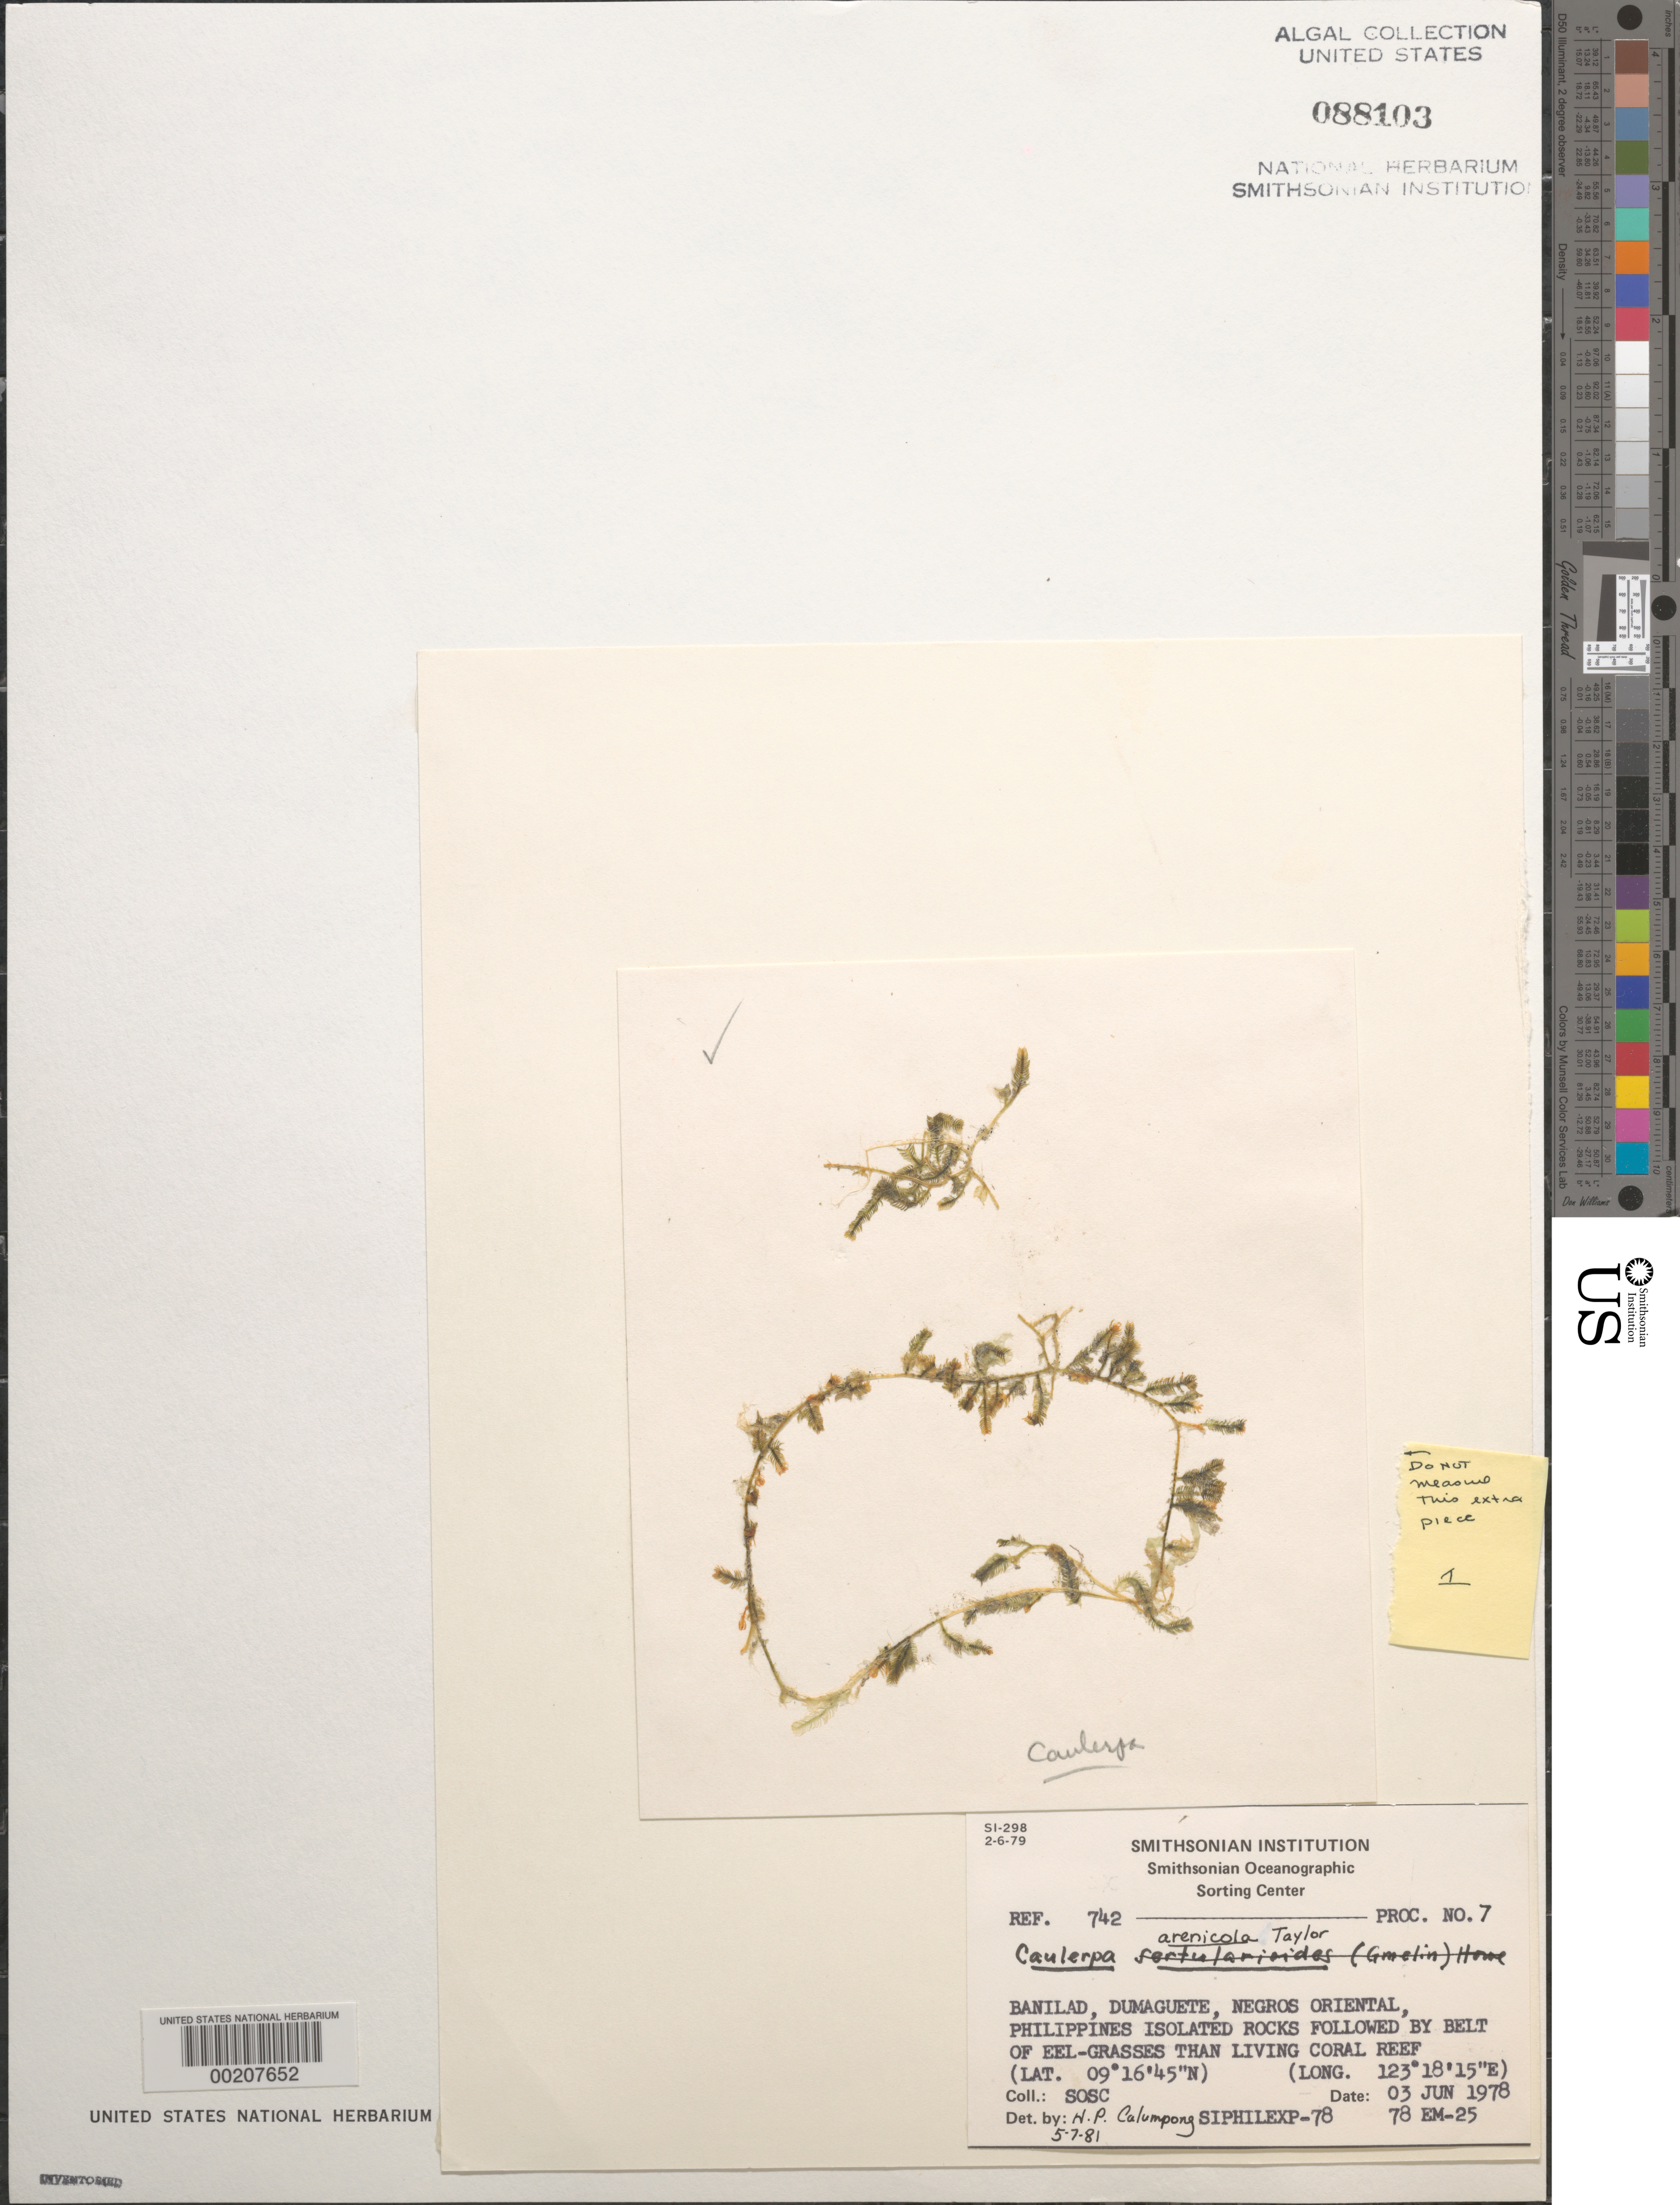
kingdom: Plantae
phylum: Chlorophyta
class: Ulvophyceae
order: Bryopsidales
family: Caulerpaceae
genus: Caulerpa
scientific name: Caulerpa antoensis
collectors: SOSC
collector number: Station 78 Em-25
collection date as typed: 03 Jun 1978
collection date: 1978-06-03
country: Philippines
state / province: Central Visayas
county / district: Negros Oriental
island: Negros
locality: Banilad, Dumaguete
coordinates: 09 16'45"N, 123 18'15"E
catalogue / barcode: US 88103